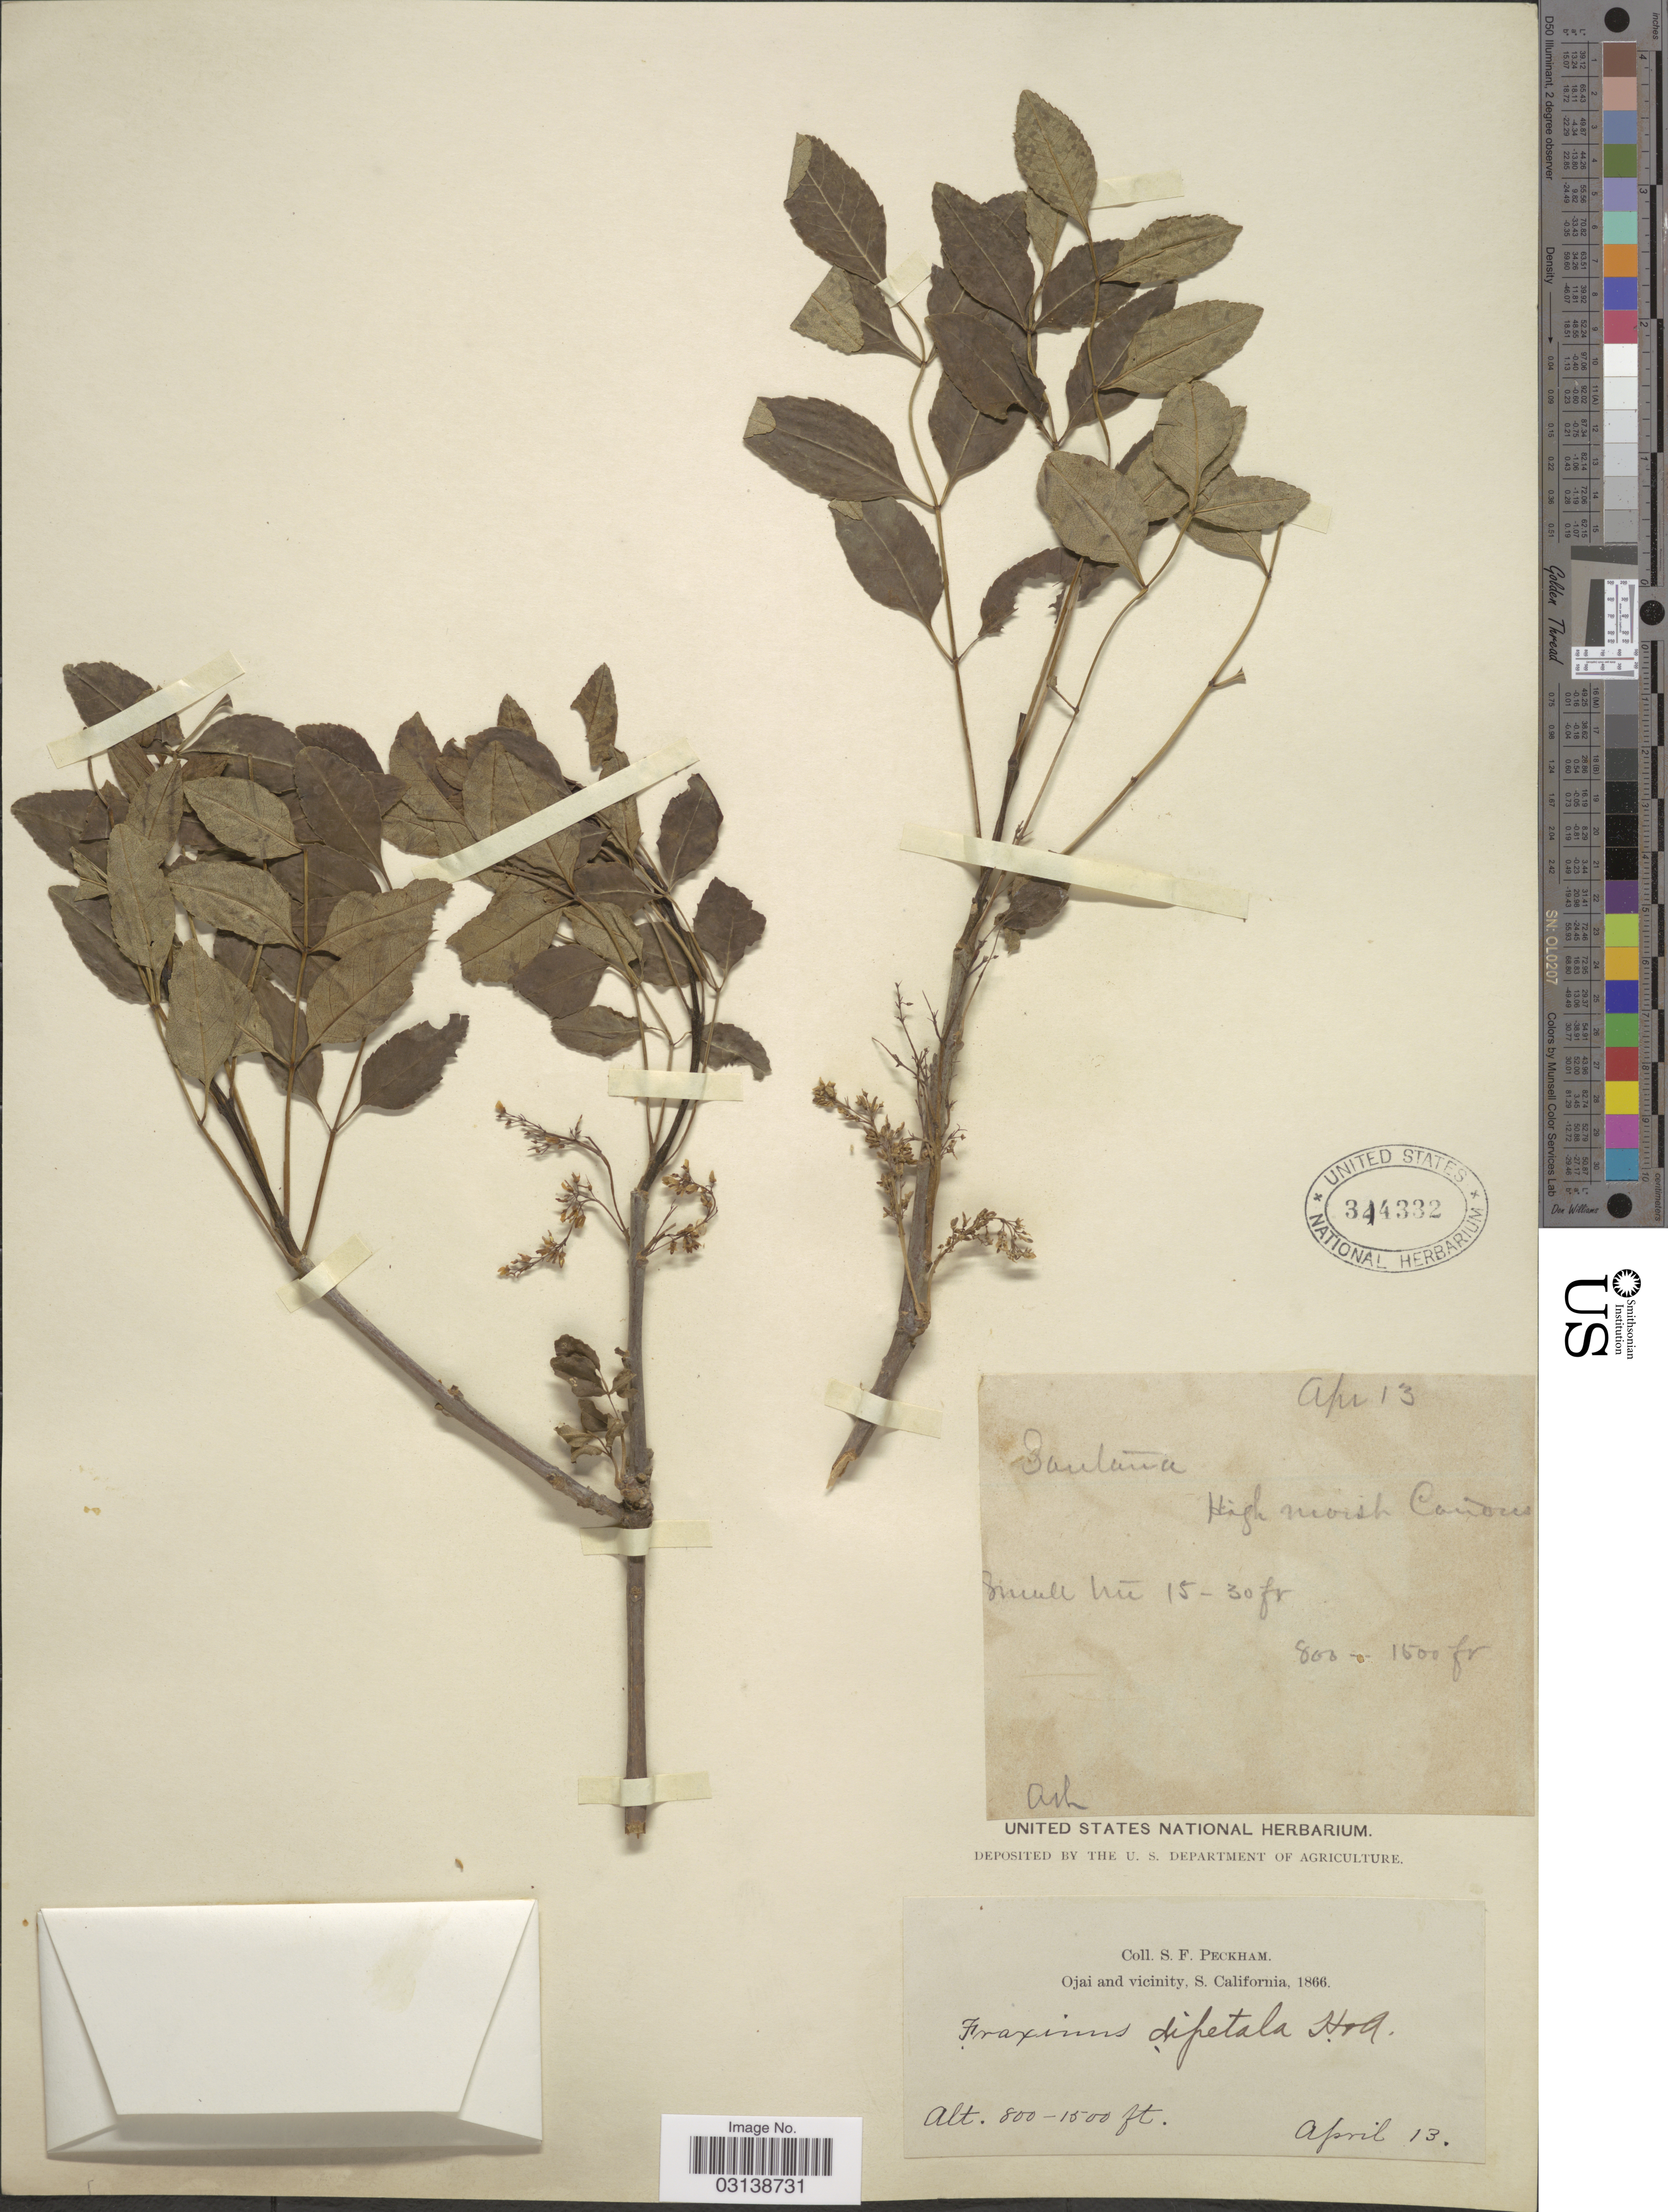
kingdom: Plantae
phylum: Tracheophyta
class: Magnoliopsida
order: Lamiales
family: Oleaceae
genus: Fraxinus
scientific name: Fraxinus dipetala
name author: Hook. & Arn.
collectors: S. Peckham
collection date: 1866-04-13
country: United States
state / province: California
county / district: Ventura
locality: Ojai and vicinity, S. California. Santaña. High moist Cañons.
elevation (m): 244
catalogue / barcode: US 344332